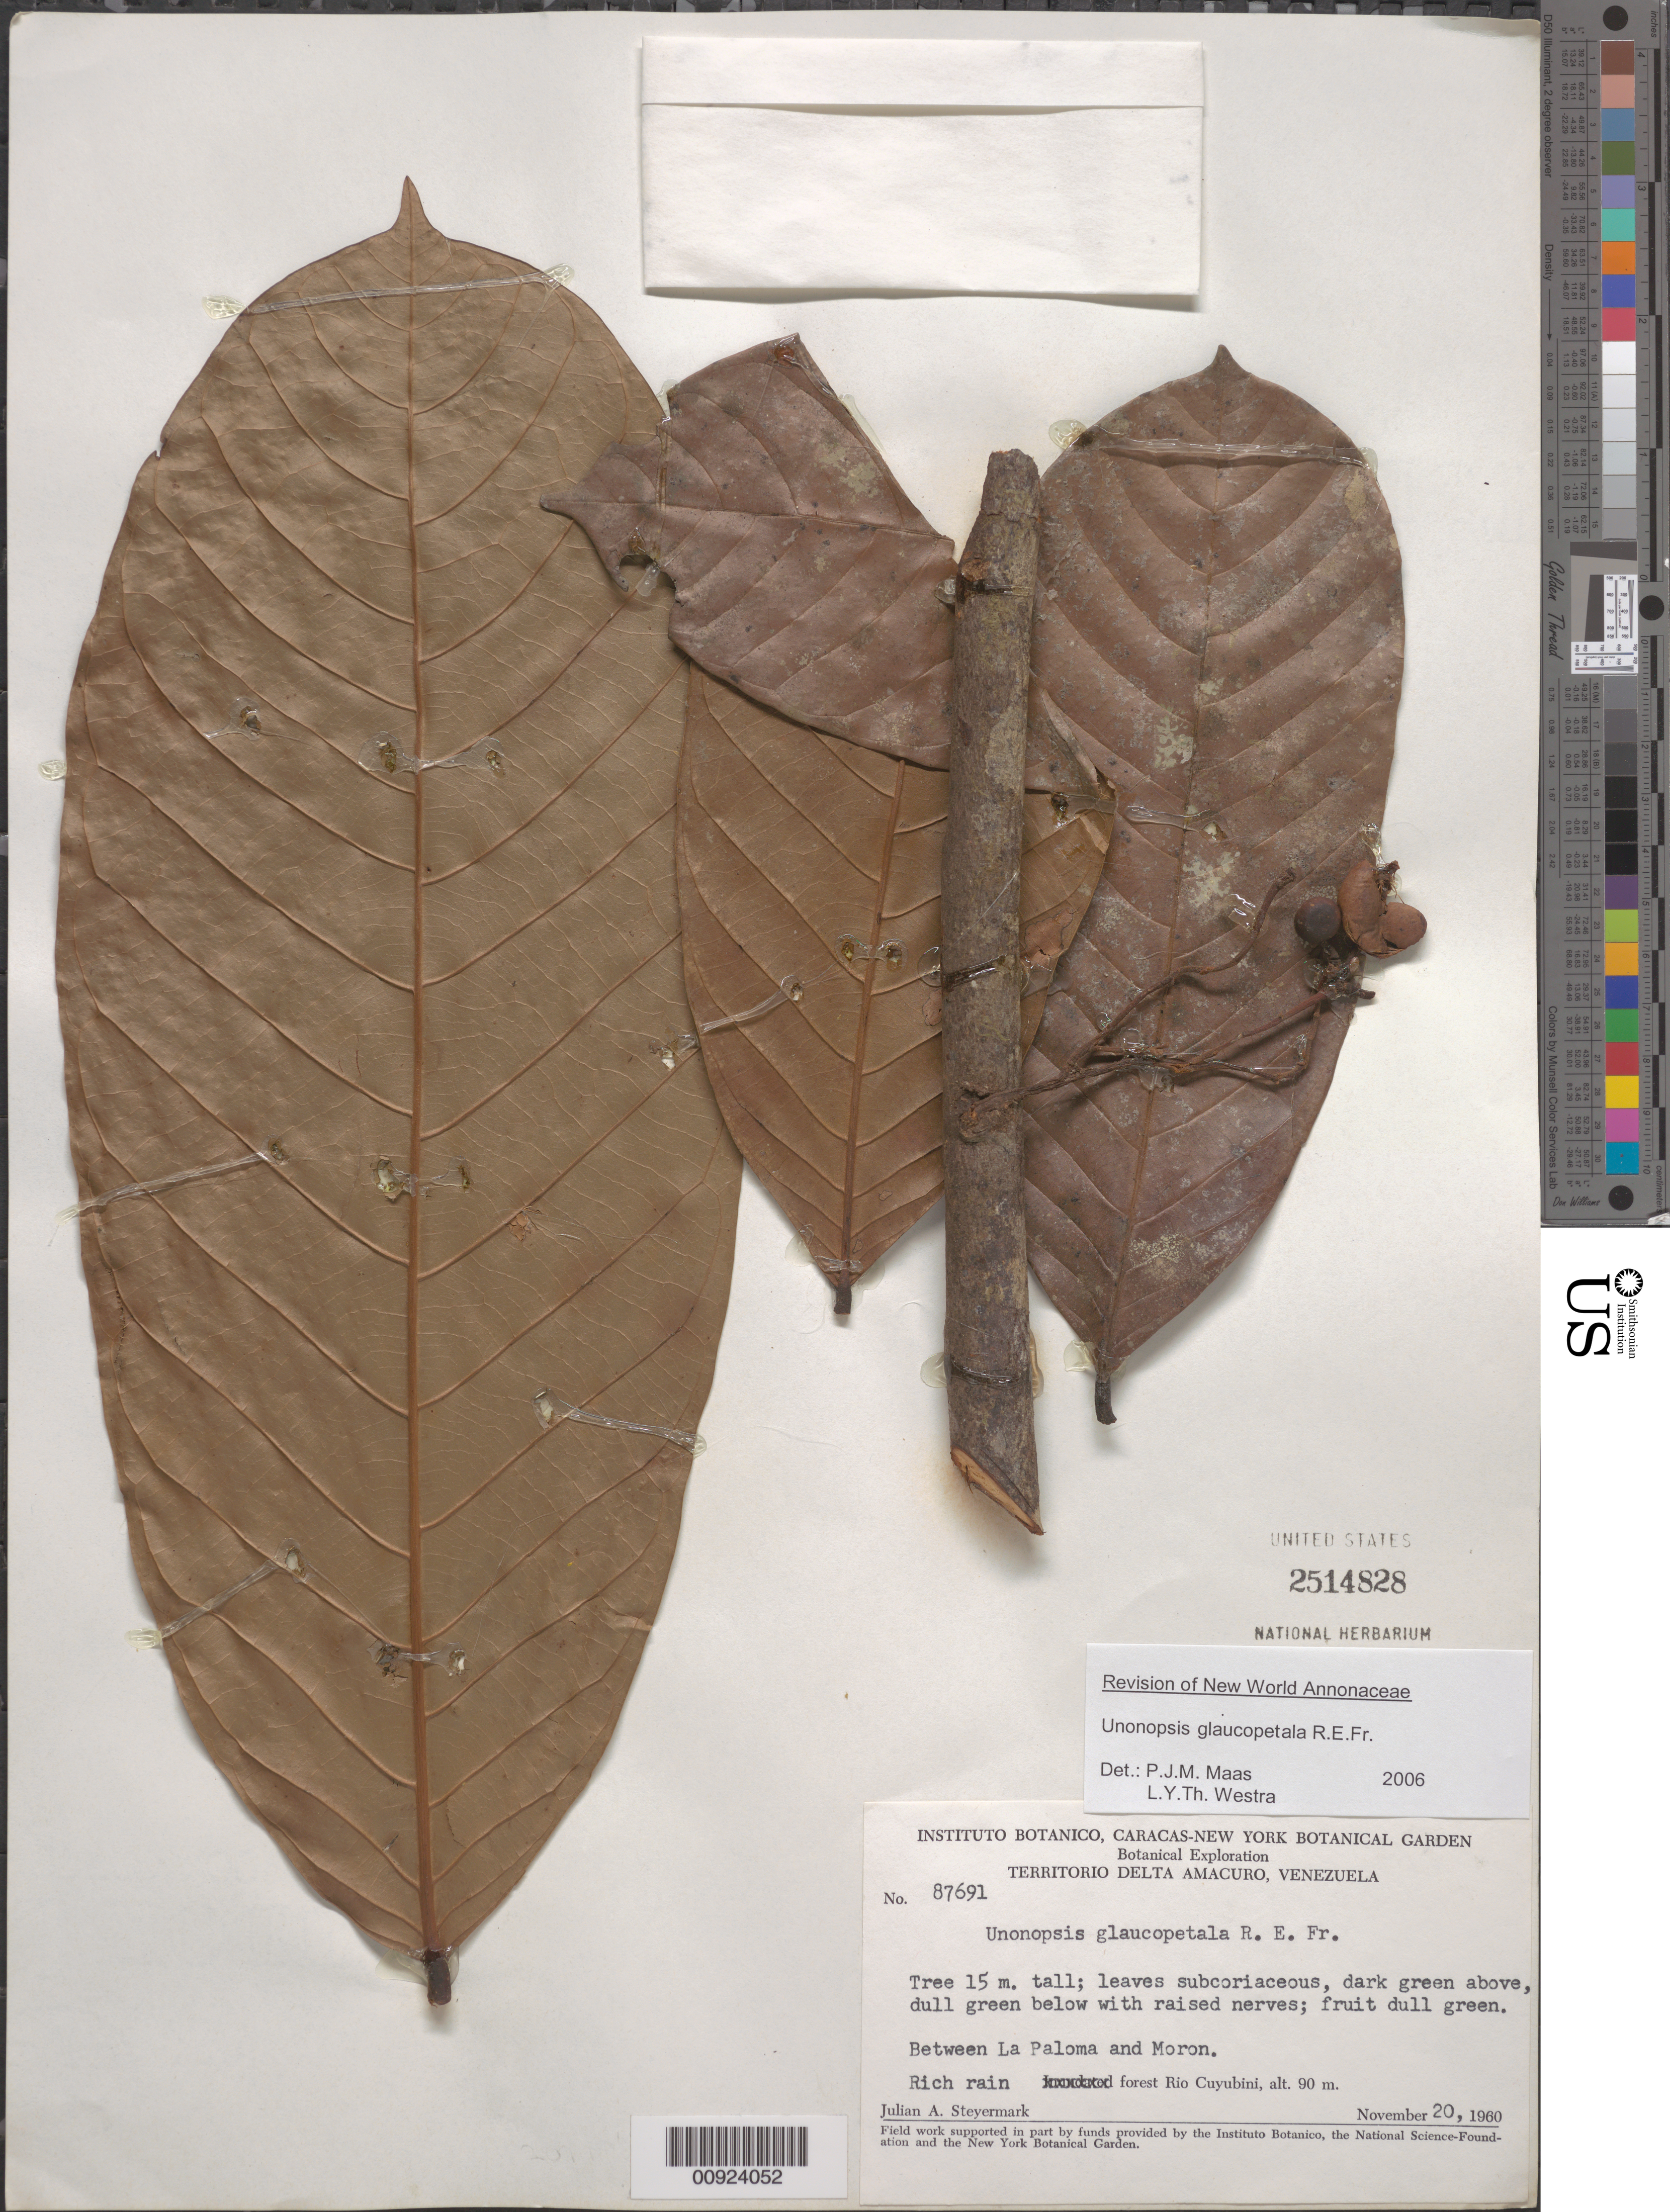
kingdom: Plantae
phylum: Tracheophyta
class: Magnoliopsida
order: Magnoliales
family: Annonaceae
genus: Unonopsis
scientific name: Unonopsis glaucopetala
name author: R.E. Fr.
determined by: Maas, P. J.; Westra, L. Y.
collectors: J. Steyermark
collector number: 87691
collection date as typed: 20-Nov-60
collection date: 1960-11-20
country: Venezuela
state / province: Delta Amacuro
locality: Río Cuyubini, between La Paloma and Moron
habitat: Rich rainforest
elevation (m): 90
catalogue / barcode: US 2514828